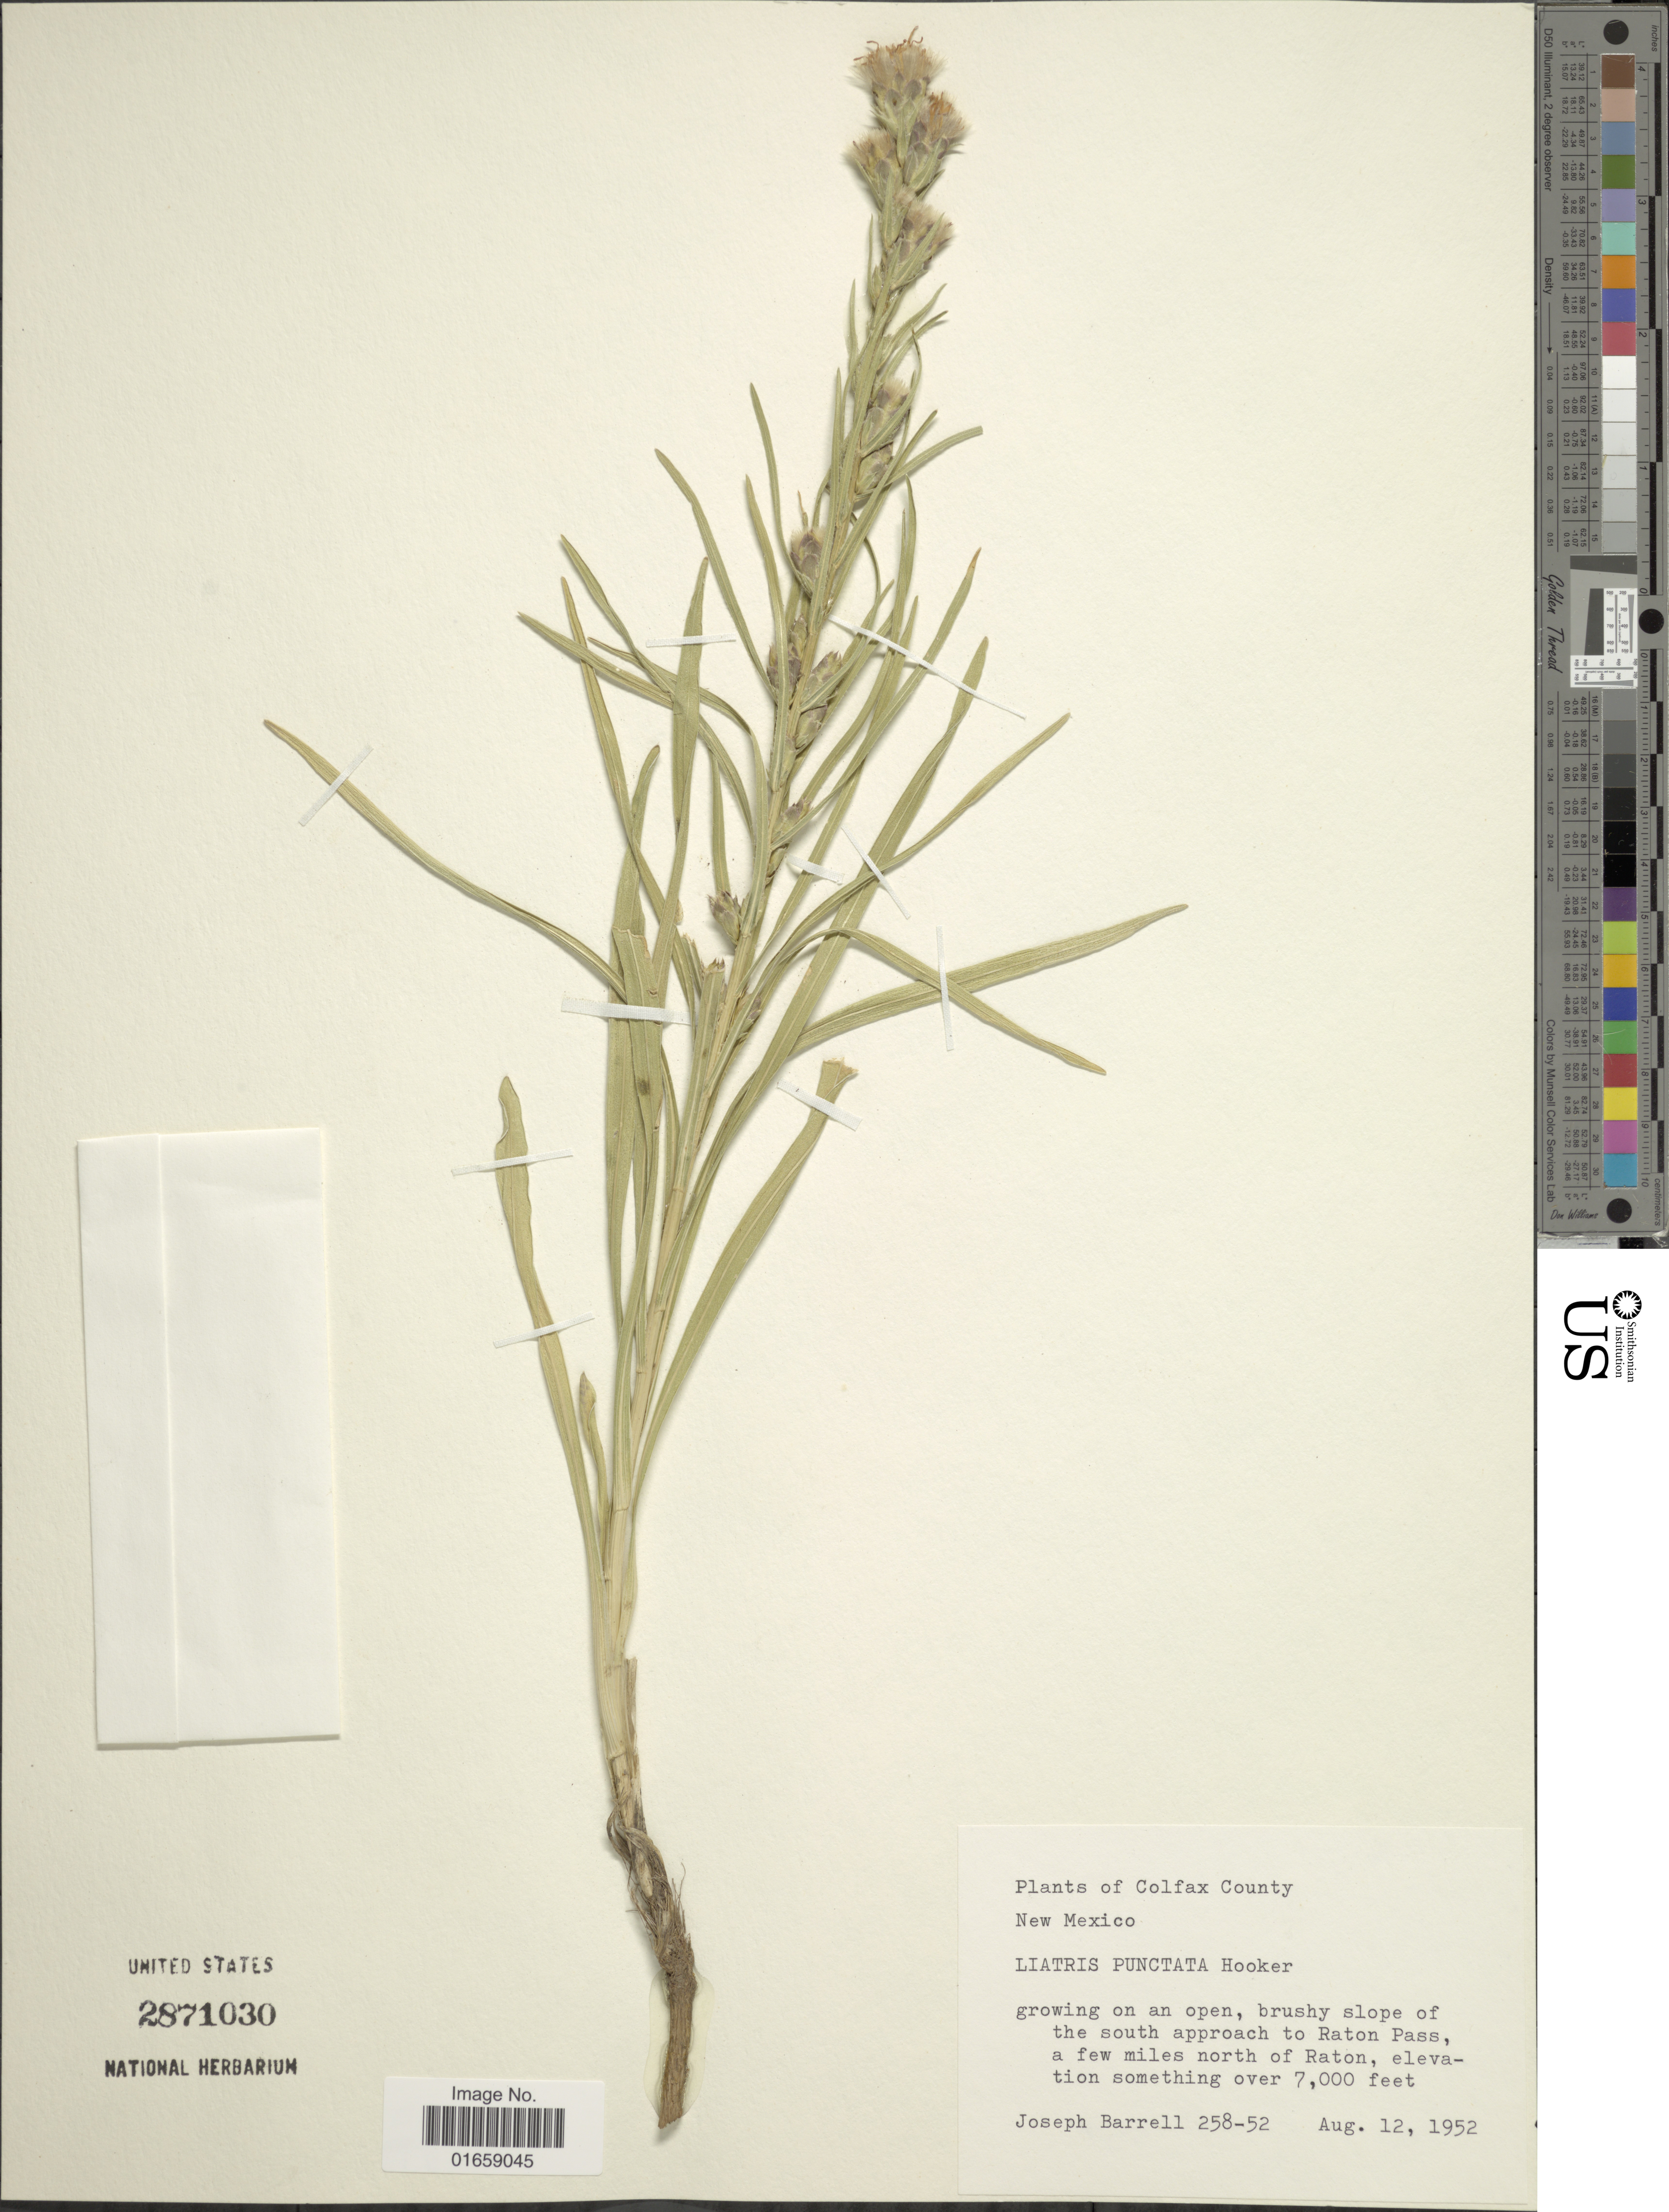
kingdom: Plantae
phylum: Tracheophyta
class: Magnoliopsida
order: Asterales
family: Asteraceae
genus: Liatris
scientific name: Liatris punctata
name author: Hook.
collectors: J. Barrell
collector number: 258-52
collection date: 1952-08-12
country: United States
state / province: New Mexico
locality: Colfax County, growing on an open, brushy slope of the south approach to Raton Pass, a few miles north of Raton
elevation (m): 2134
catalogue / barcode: US 2871030